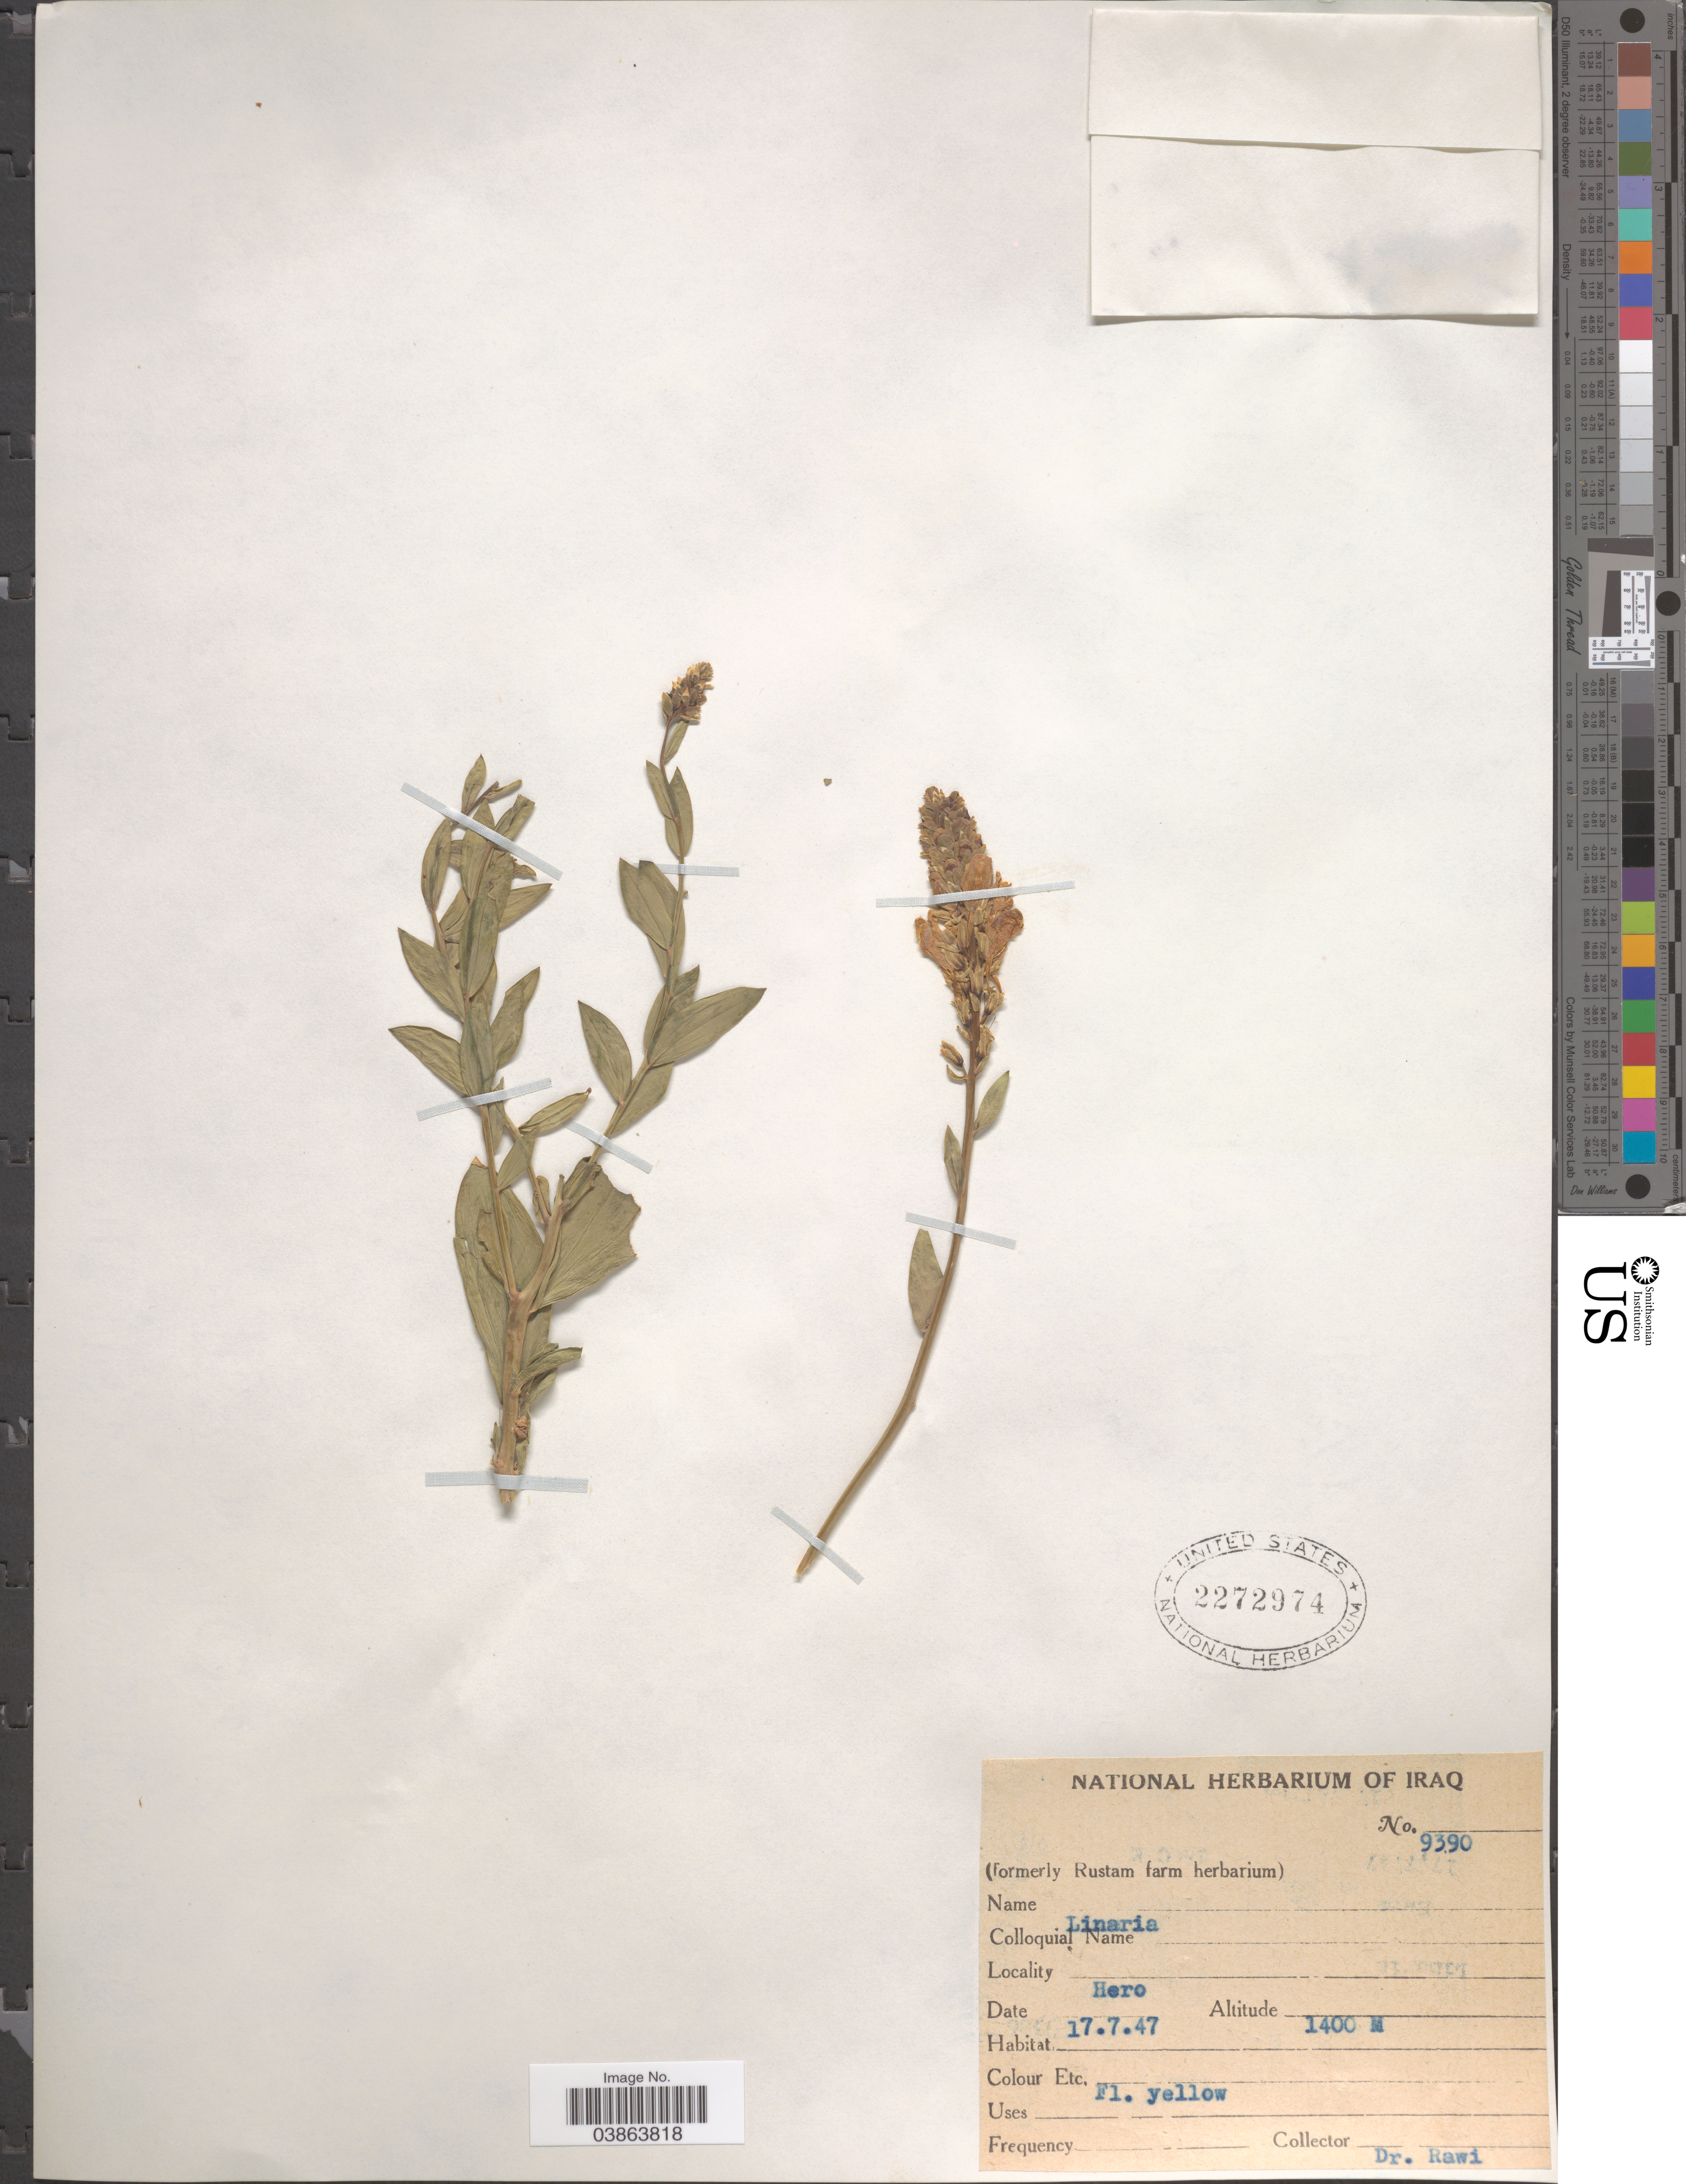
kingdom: Plantae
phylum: Tracheophyta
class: Magnoliopsida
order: Lamiales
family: Plantaginaceae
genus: Linaria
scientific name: Linaria sp.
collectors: -. Rawi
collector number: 9390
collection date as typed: Transcribed d/m/y: 17/7/47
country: Iraq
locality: Hero.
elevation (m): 1400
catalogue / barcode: US 2272974